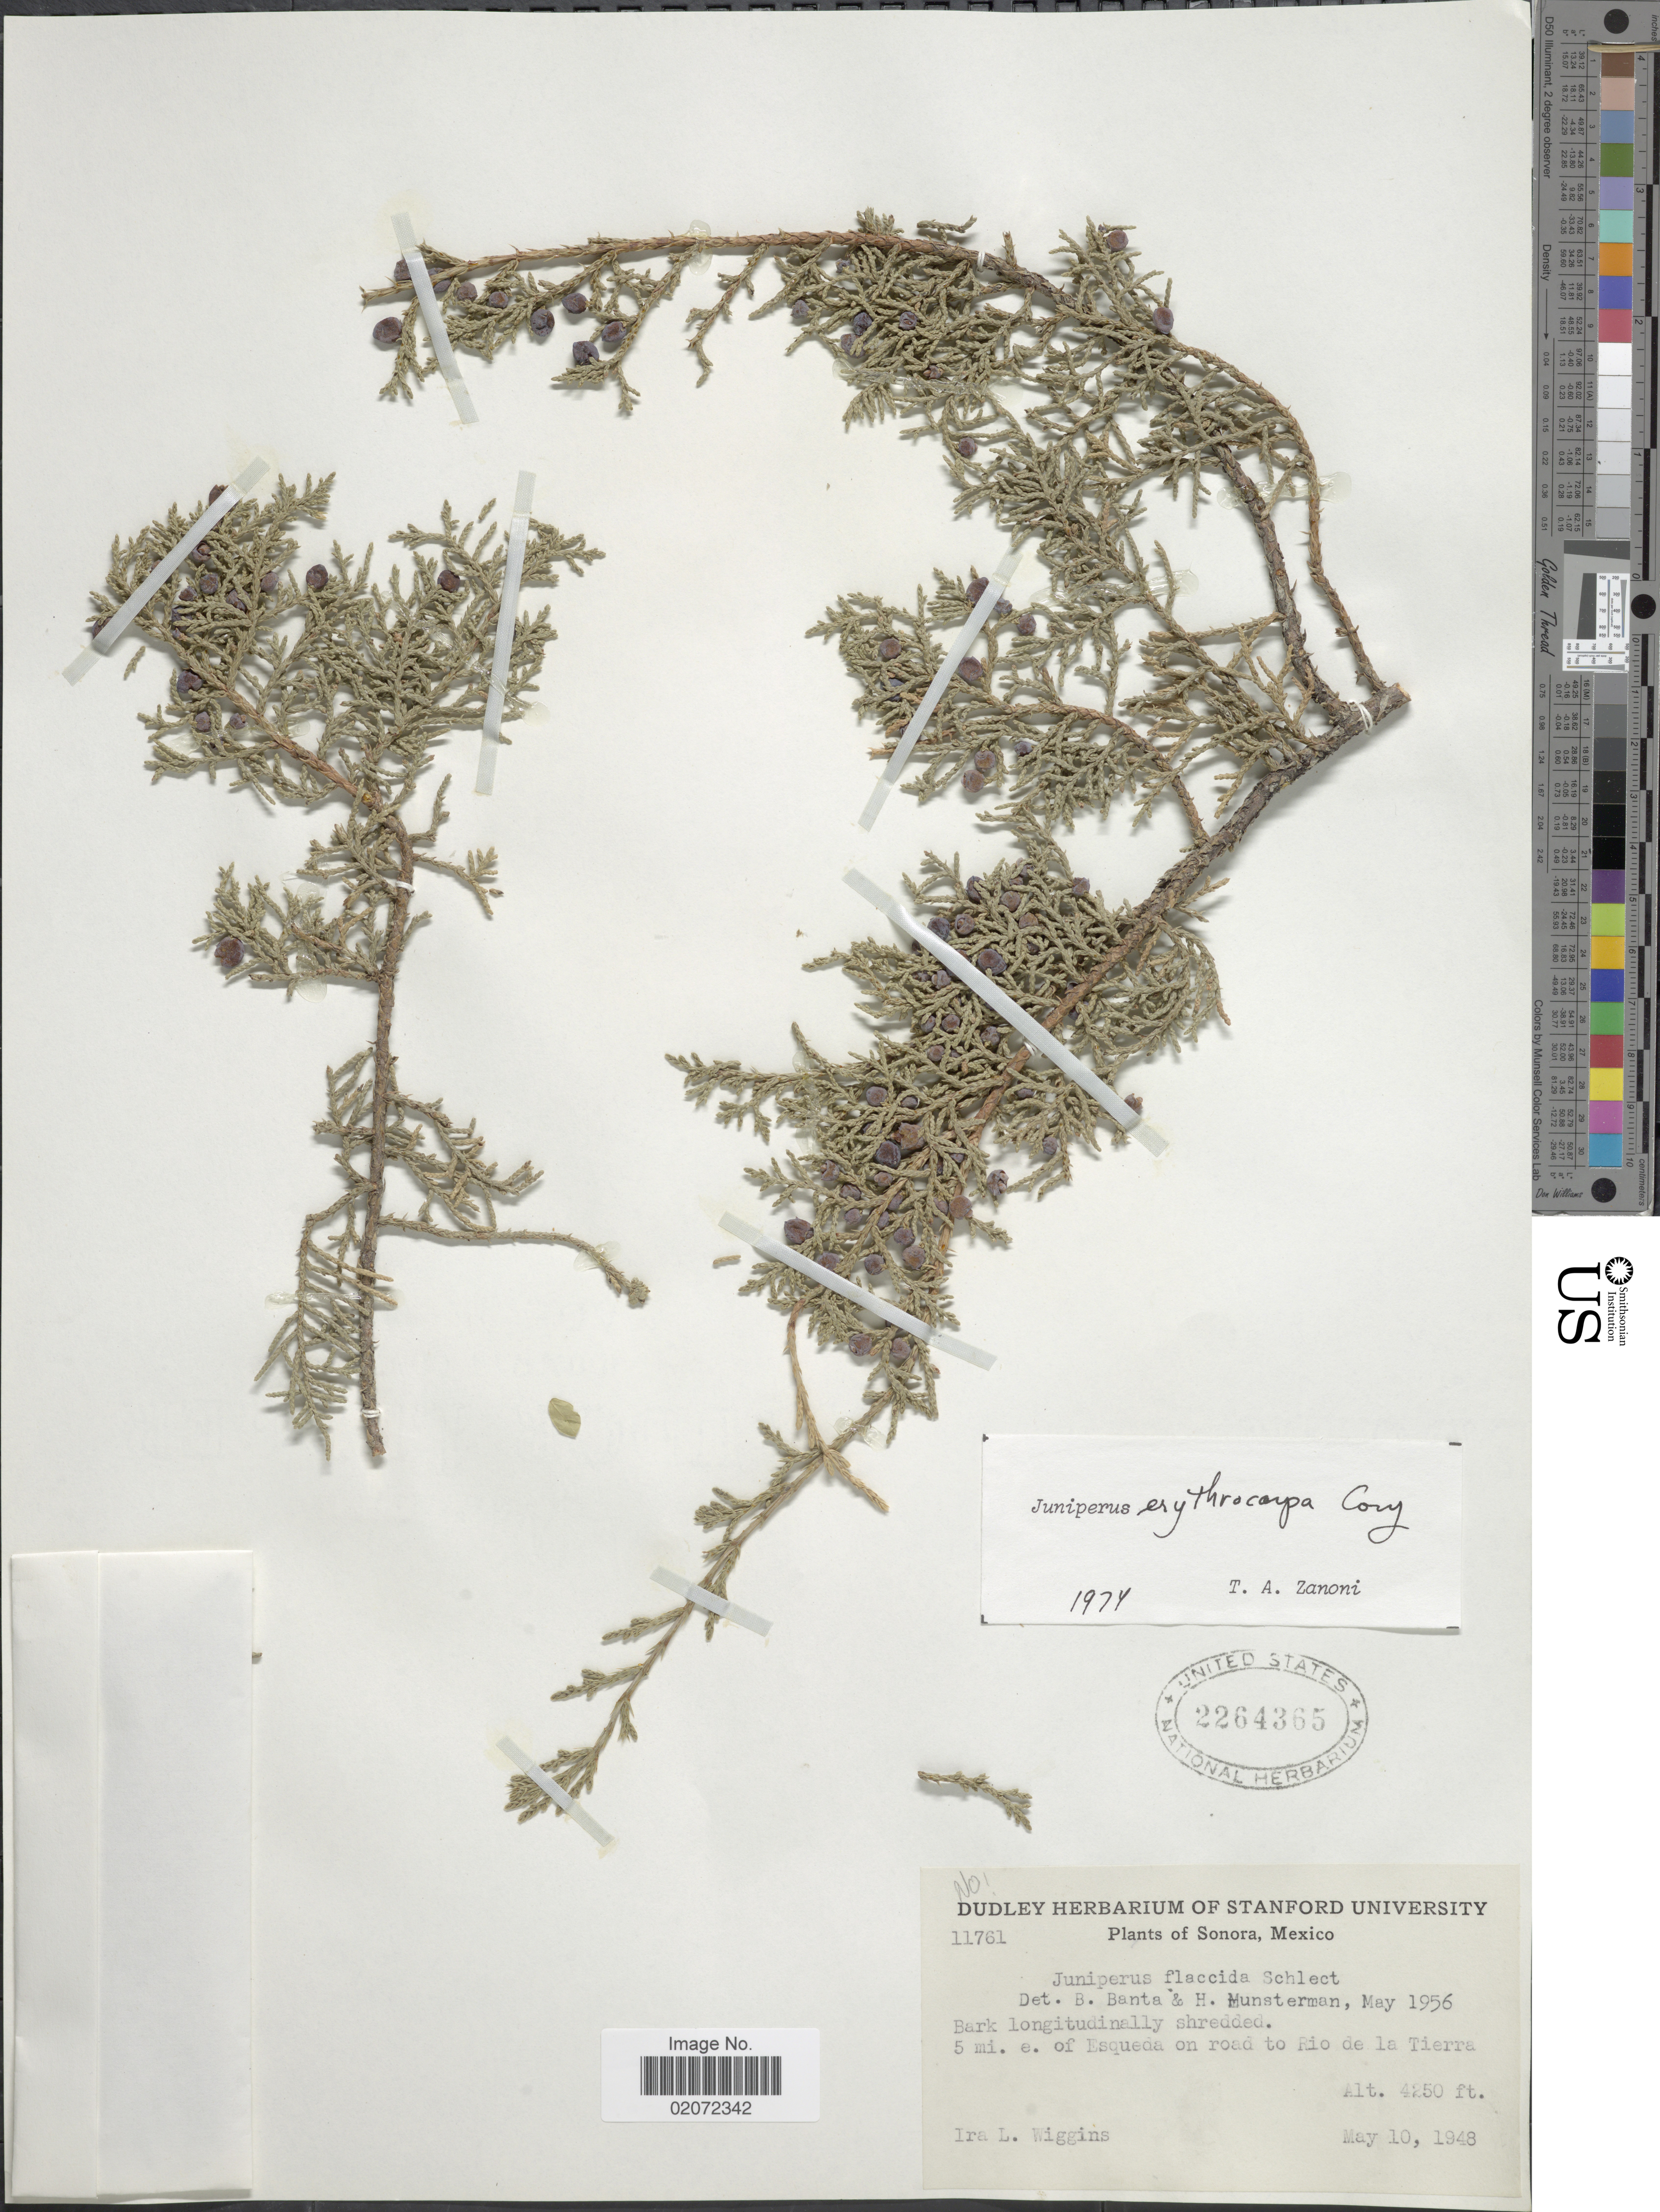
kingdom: Plantae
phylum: Tracheophyta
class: Pinopsida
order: Pinales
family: Cupressaceae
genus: Juniperus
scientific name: Juniperus arizonica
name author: (R.P. Adams) R.P. Adams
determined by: Ferguson, G. M.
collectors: I. L. Wiggins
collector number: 11761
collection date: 1948-05-10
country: Mexico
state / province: Sonora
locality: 5 mi. e. of Esqueda on road to Rio de la Tierra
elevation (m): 1295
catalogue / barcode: US 2264365